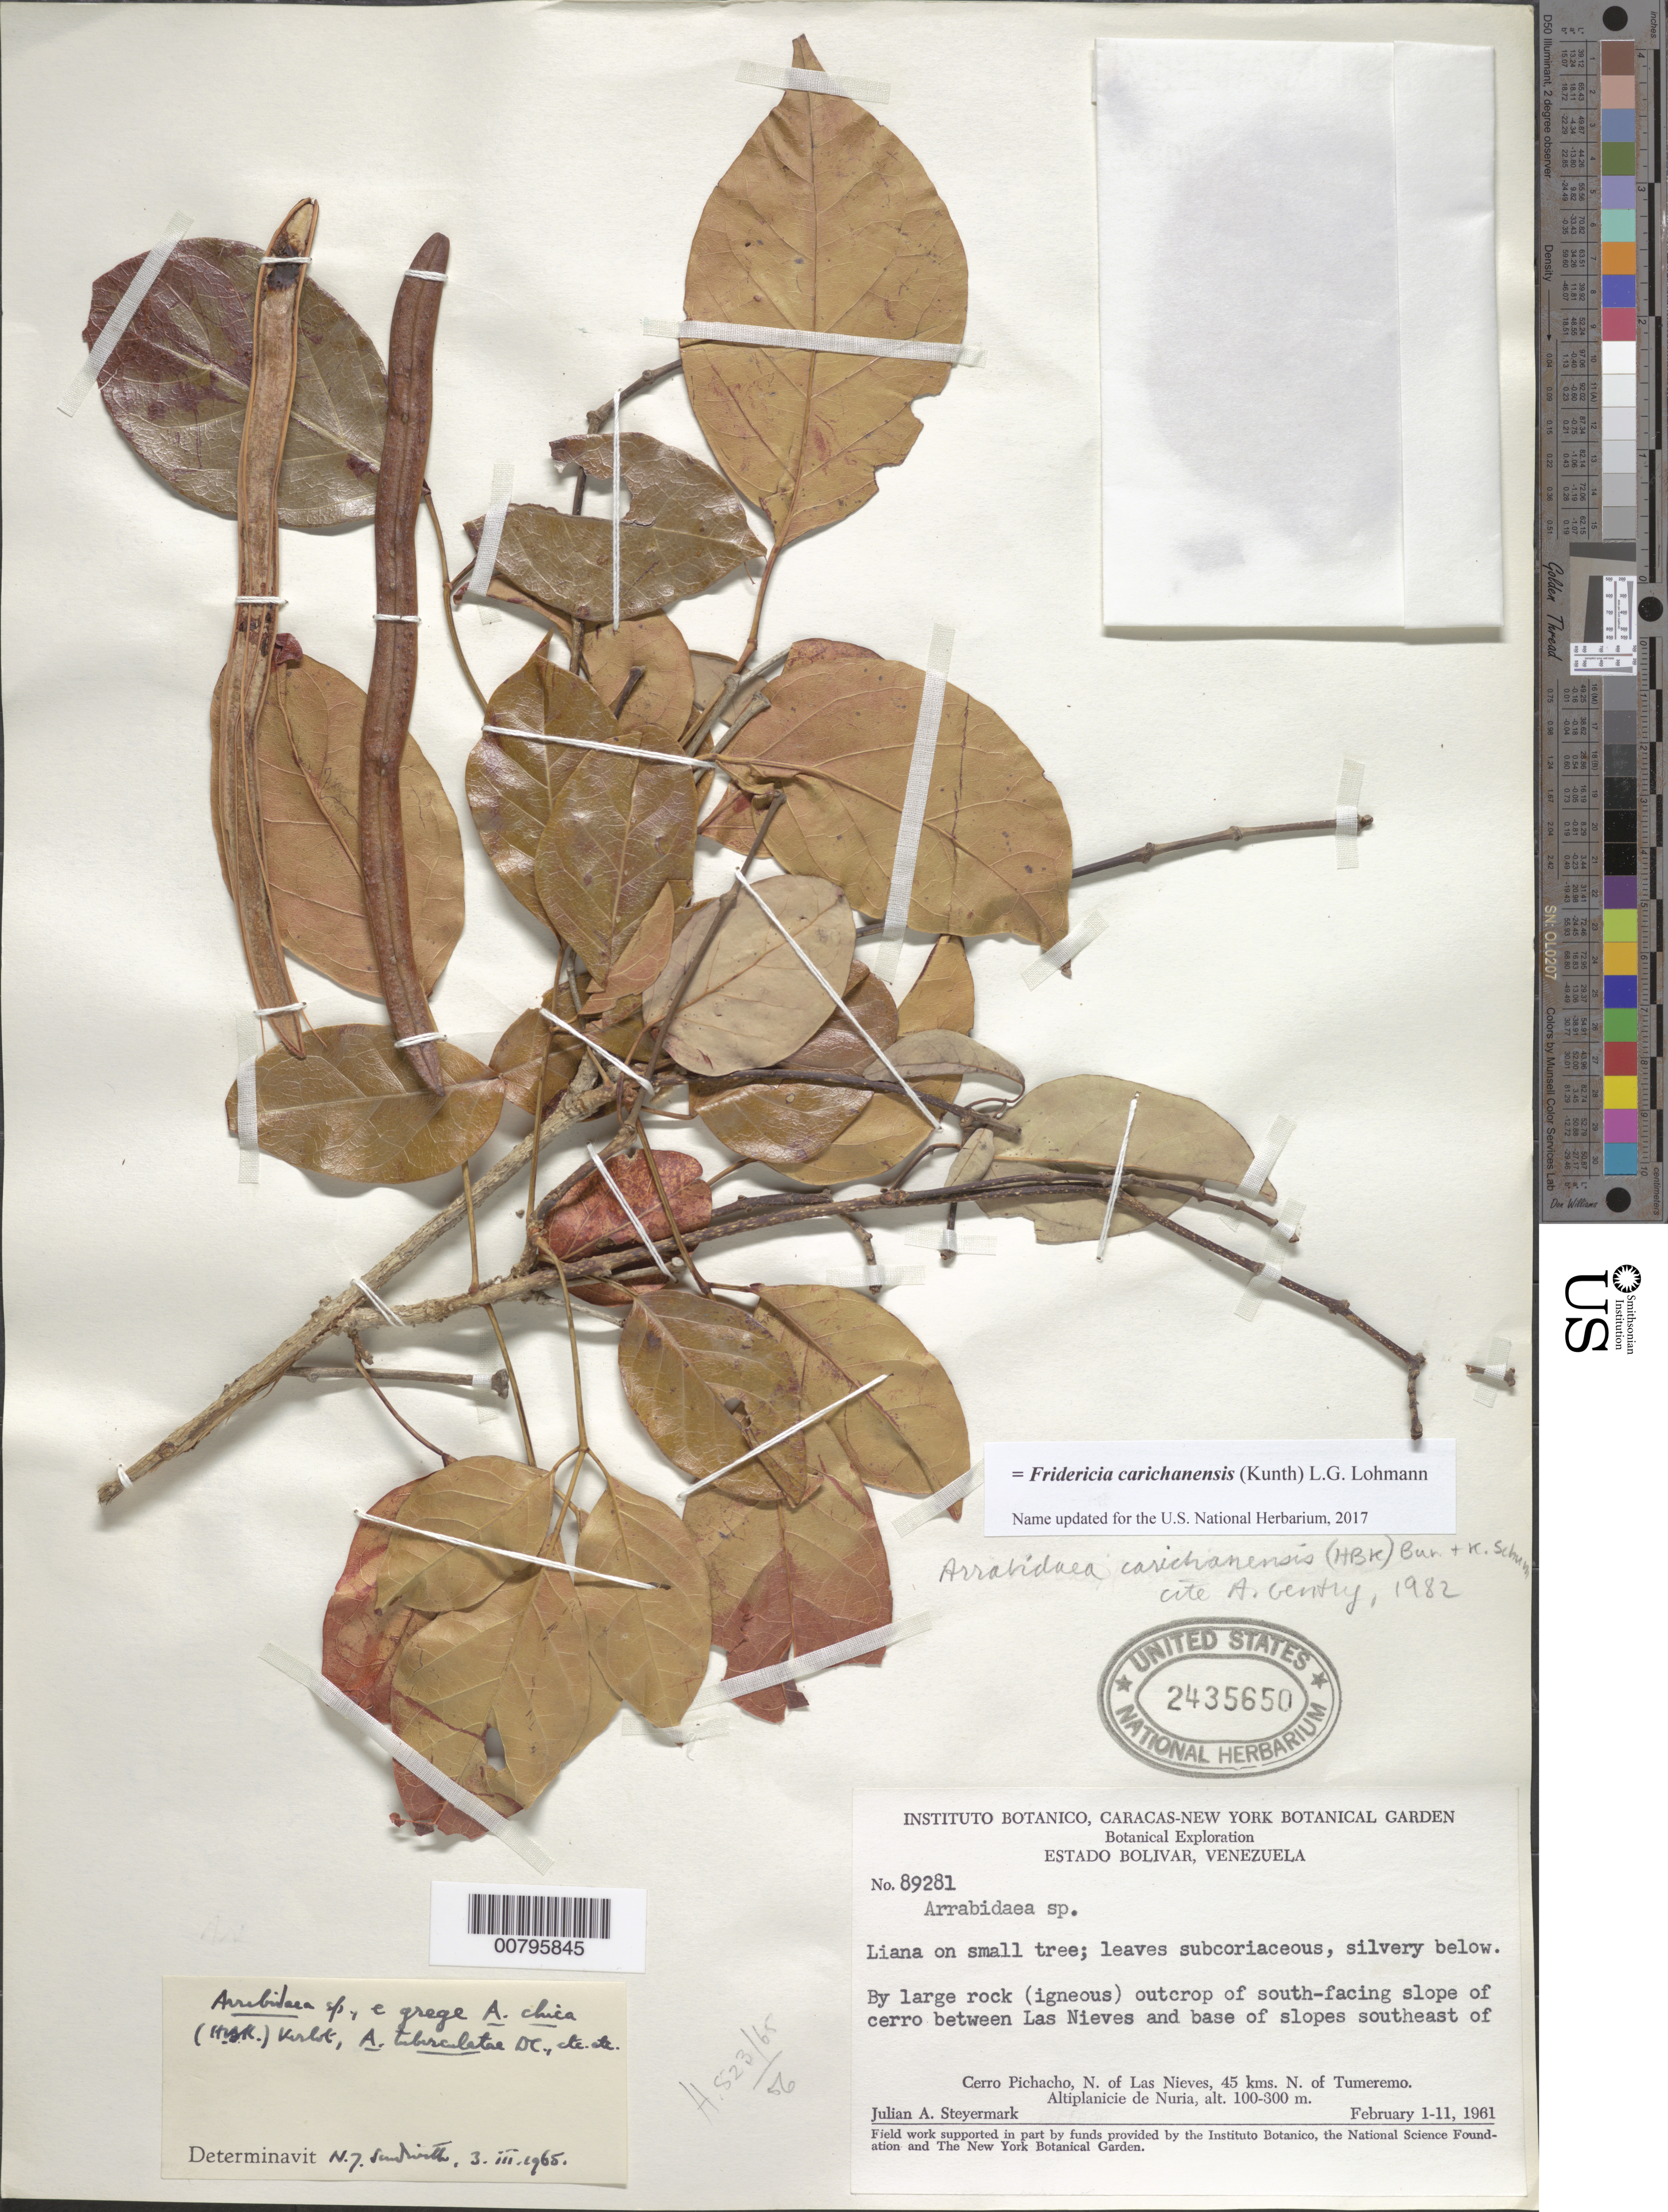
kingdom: Plantae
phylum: Tracheophyta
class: Magnoliopsida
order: Lamiales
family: Bignoniaceae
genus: Fridericia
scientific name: Fridericia carichanensis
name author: (Kunth) L.G. Lohmann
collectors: J. Steyermark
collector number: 89281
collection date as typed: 1-Feb-61 to 11-Feb-61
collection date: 1961-02-01/1961-02-11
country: Venezuela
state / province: Bolívar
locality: Cerro El Picacho, SE of; N of Las Nieves, 45 km N of Tumeremo, Altiplanicie de Nuria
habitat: By large south-facing rock (igneous) outcrop on cerro between Las Nieves and base of slopes southeast of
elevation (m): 100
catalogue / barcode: US 2435650